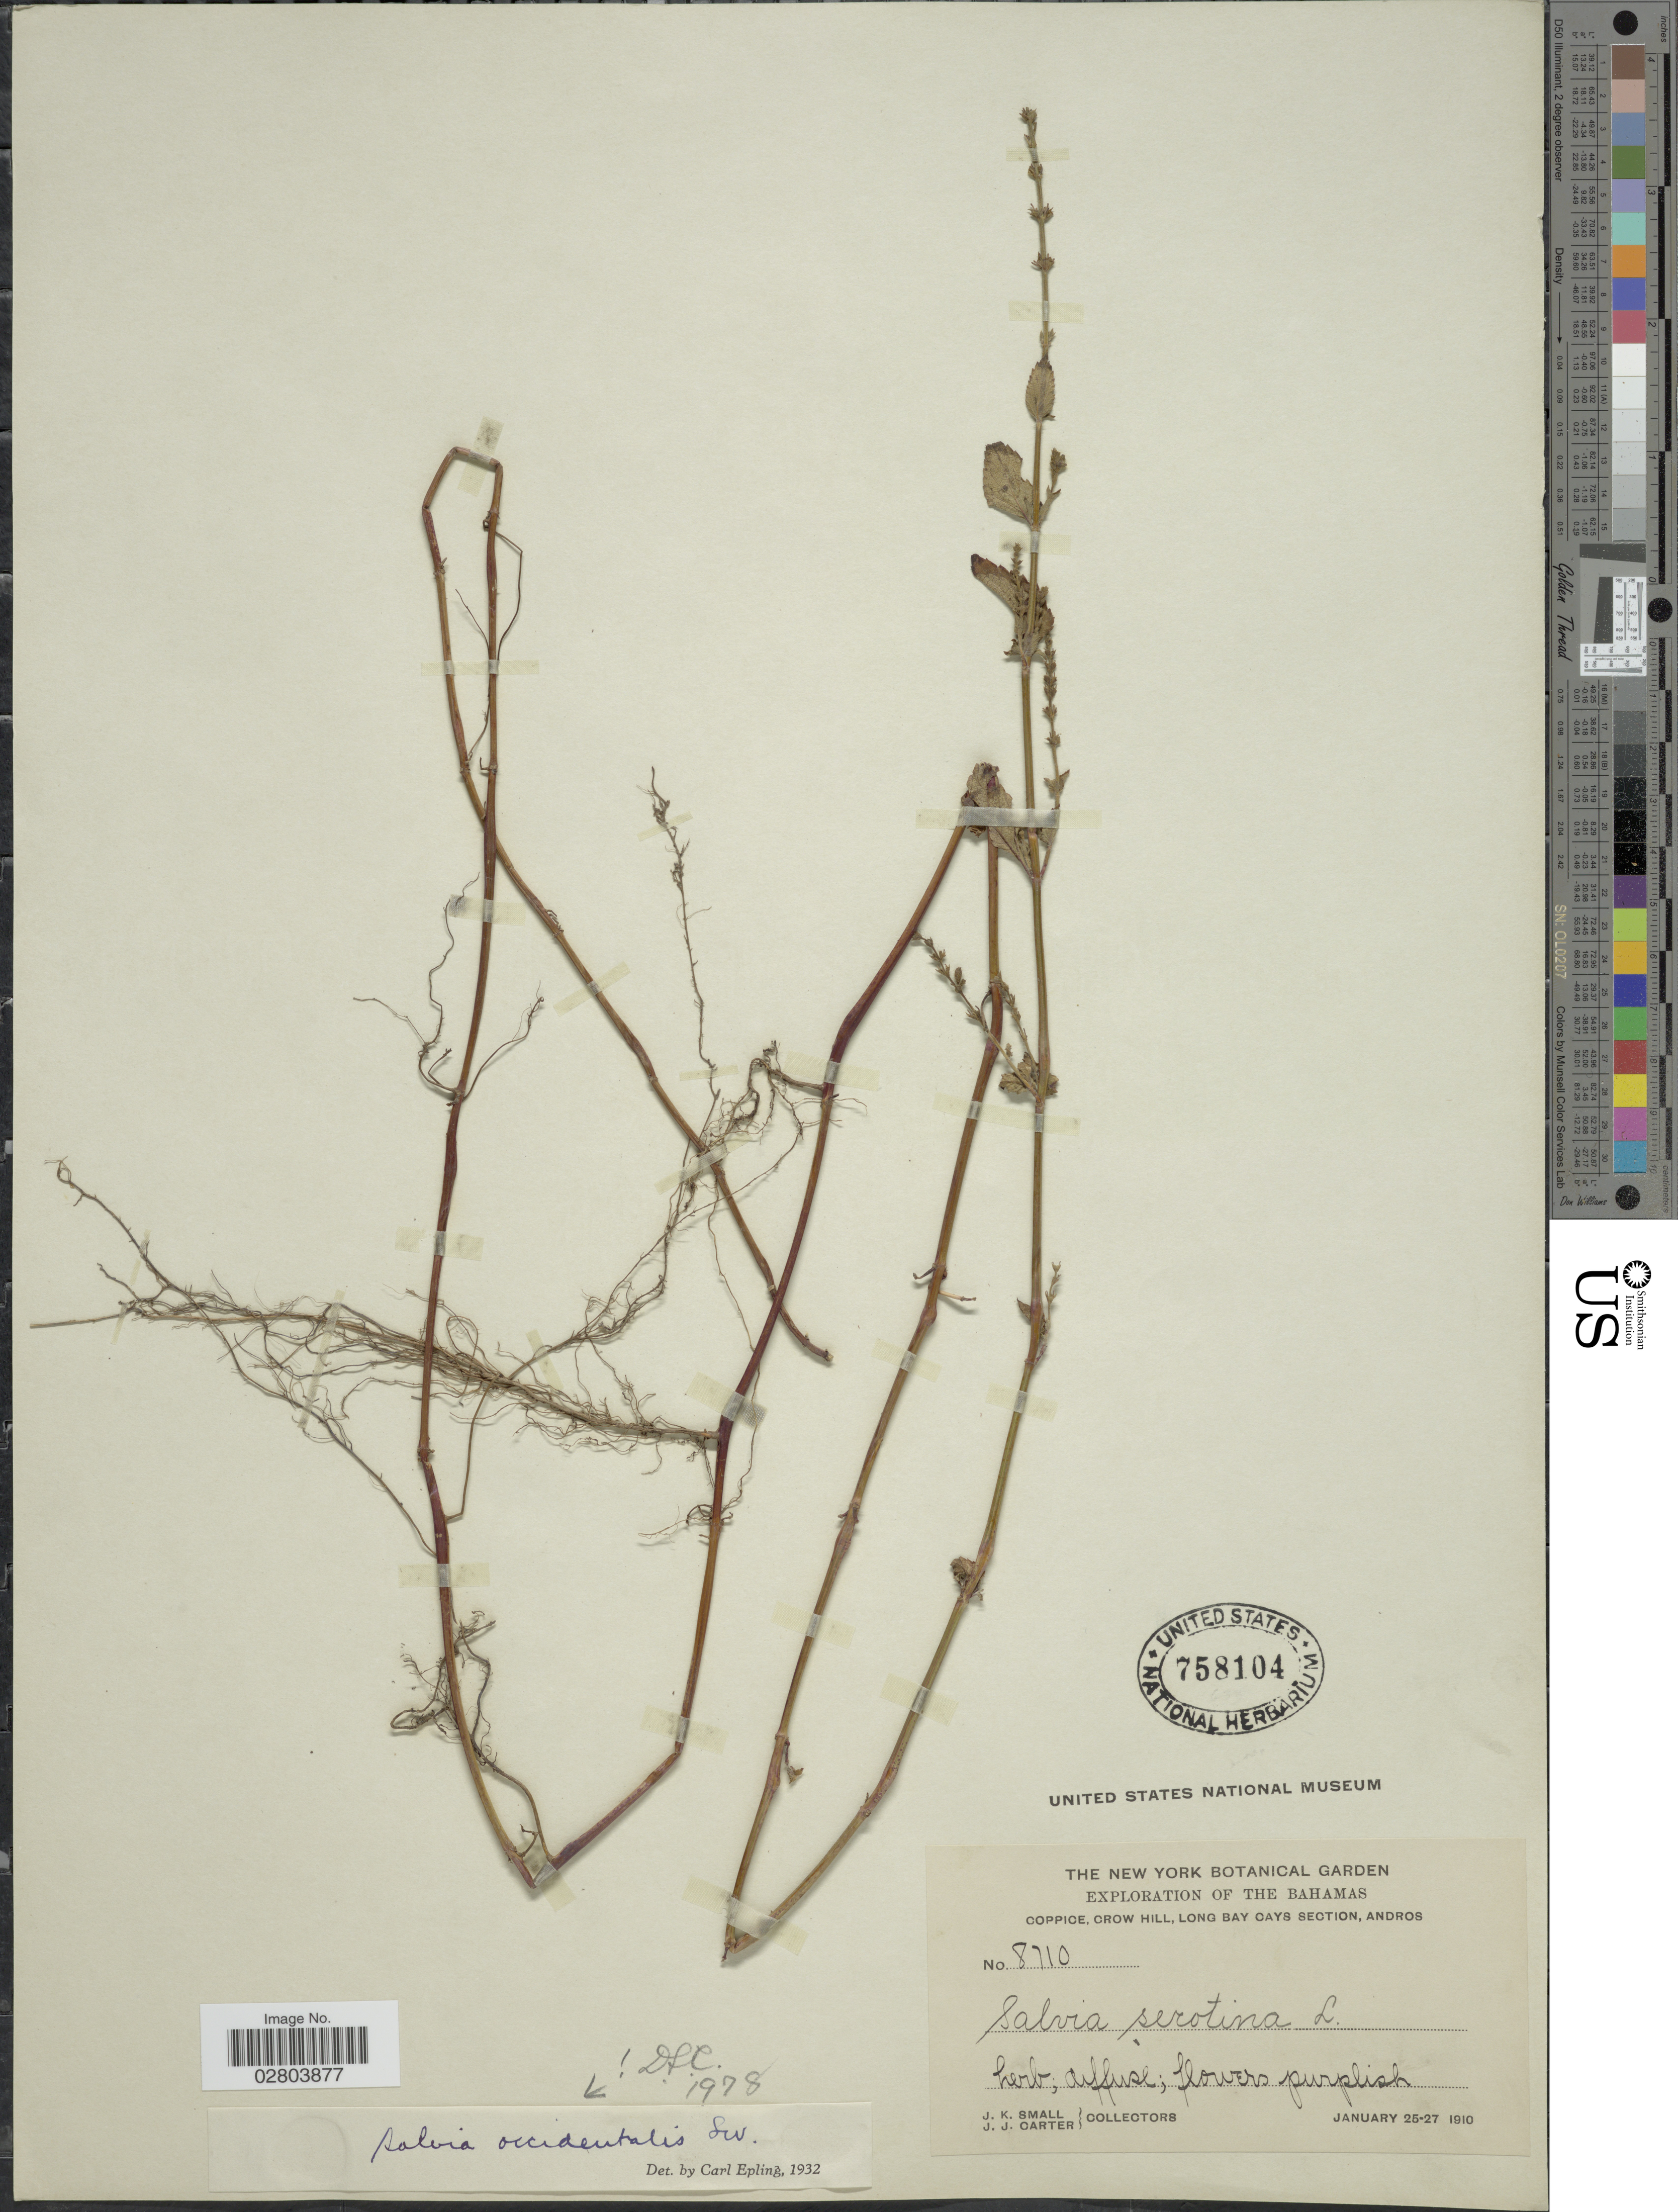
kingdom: Plantae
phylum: Tracheophyta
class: Magnoliopsida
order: Lamiales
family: Lamiaceae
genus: Salvia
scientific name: Salvia occidentalis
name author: Sw.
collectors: J. K. Small & J. Carter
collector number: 8710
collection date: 1910-01-25/1910-01-27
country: Bahamas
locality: Coppice, Crow Hill, Long Bay Cays Section, Andros.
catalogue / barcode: US 758104